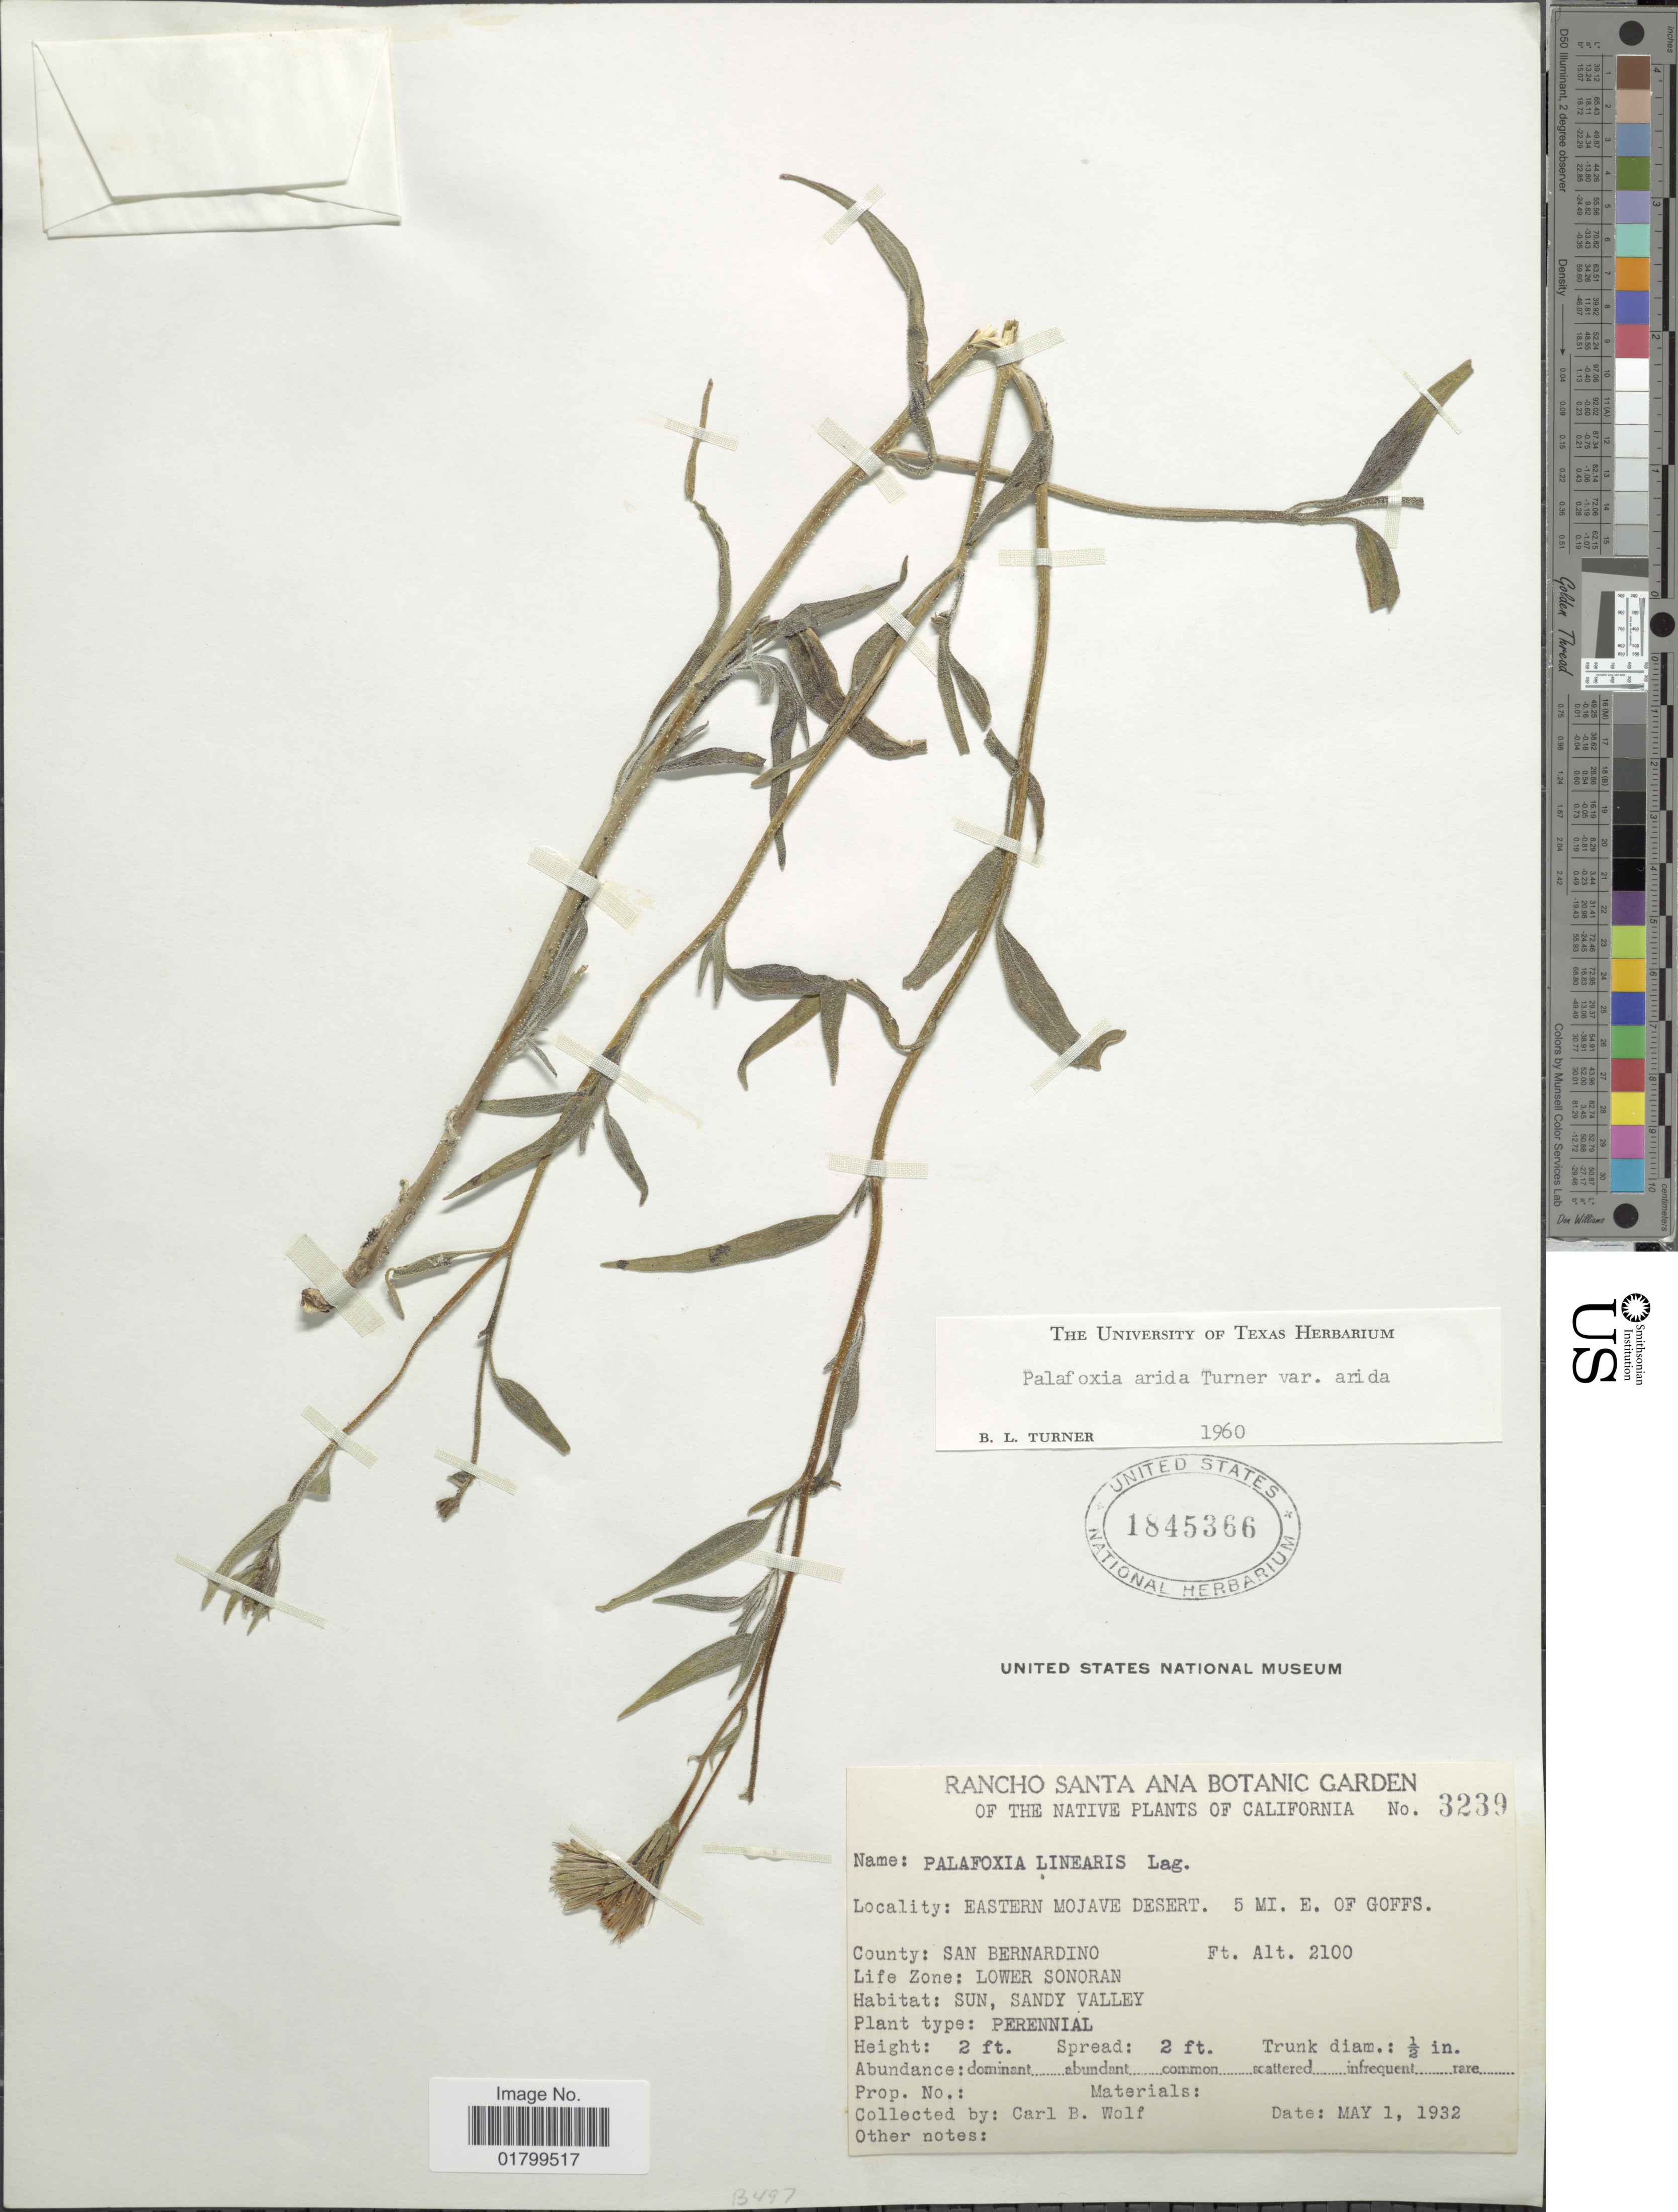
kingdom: Plantae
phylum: Tracheophyta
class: Magnoliopsida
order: Asterales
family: Asteraceae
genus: Palafoxia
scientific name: Palafoxia arida var. arida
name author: B.L. Turner & M.I. Morris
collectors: C. B. Wolf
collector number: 3239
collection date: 1932-05-01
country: United States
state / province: California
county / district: San Bernardino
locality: Eastern Mojave Desert, 5 mi. E. of Goffs, County: San Bernardino, Life Zone: Lower Sonoran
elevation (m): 640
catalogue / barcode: US 1845366